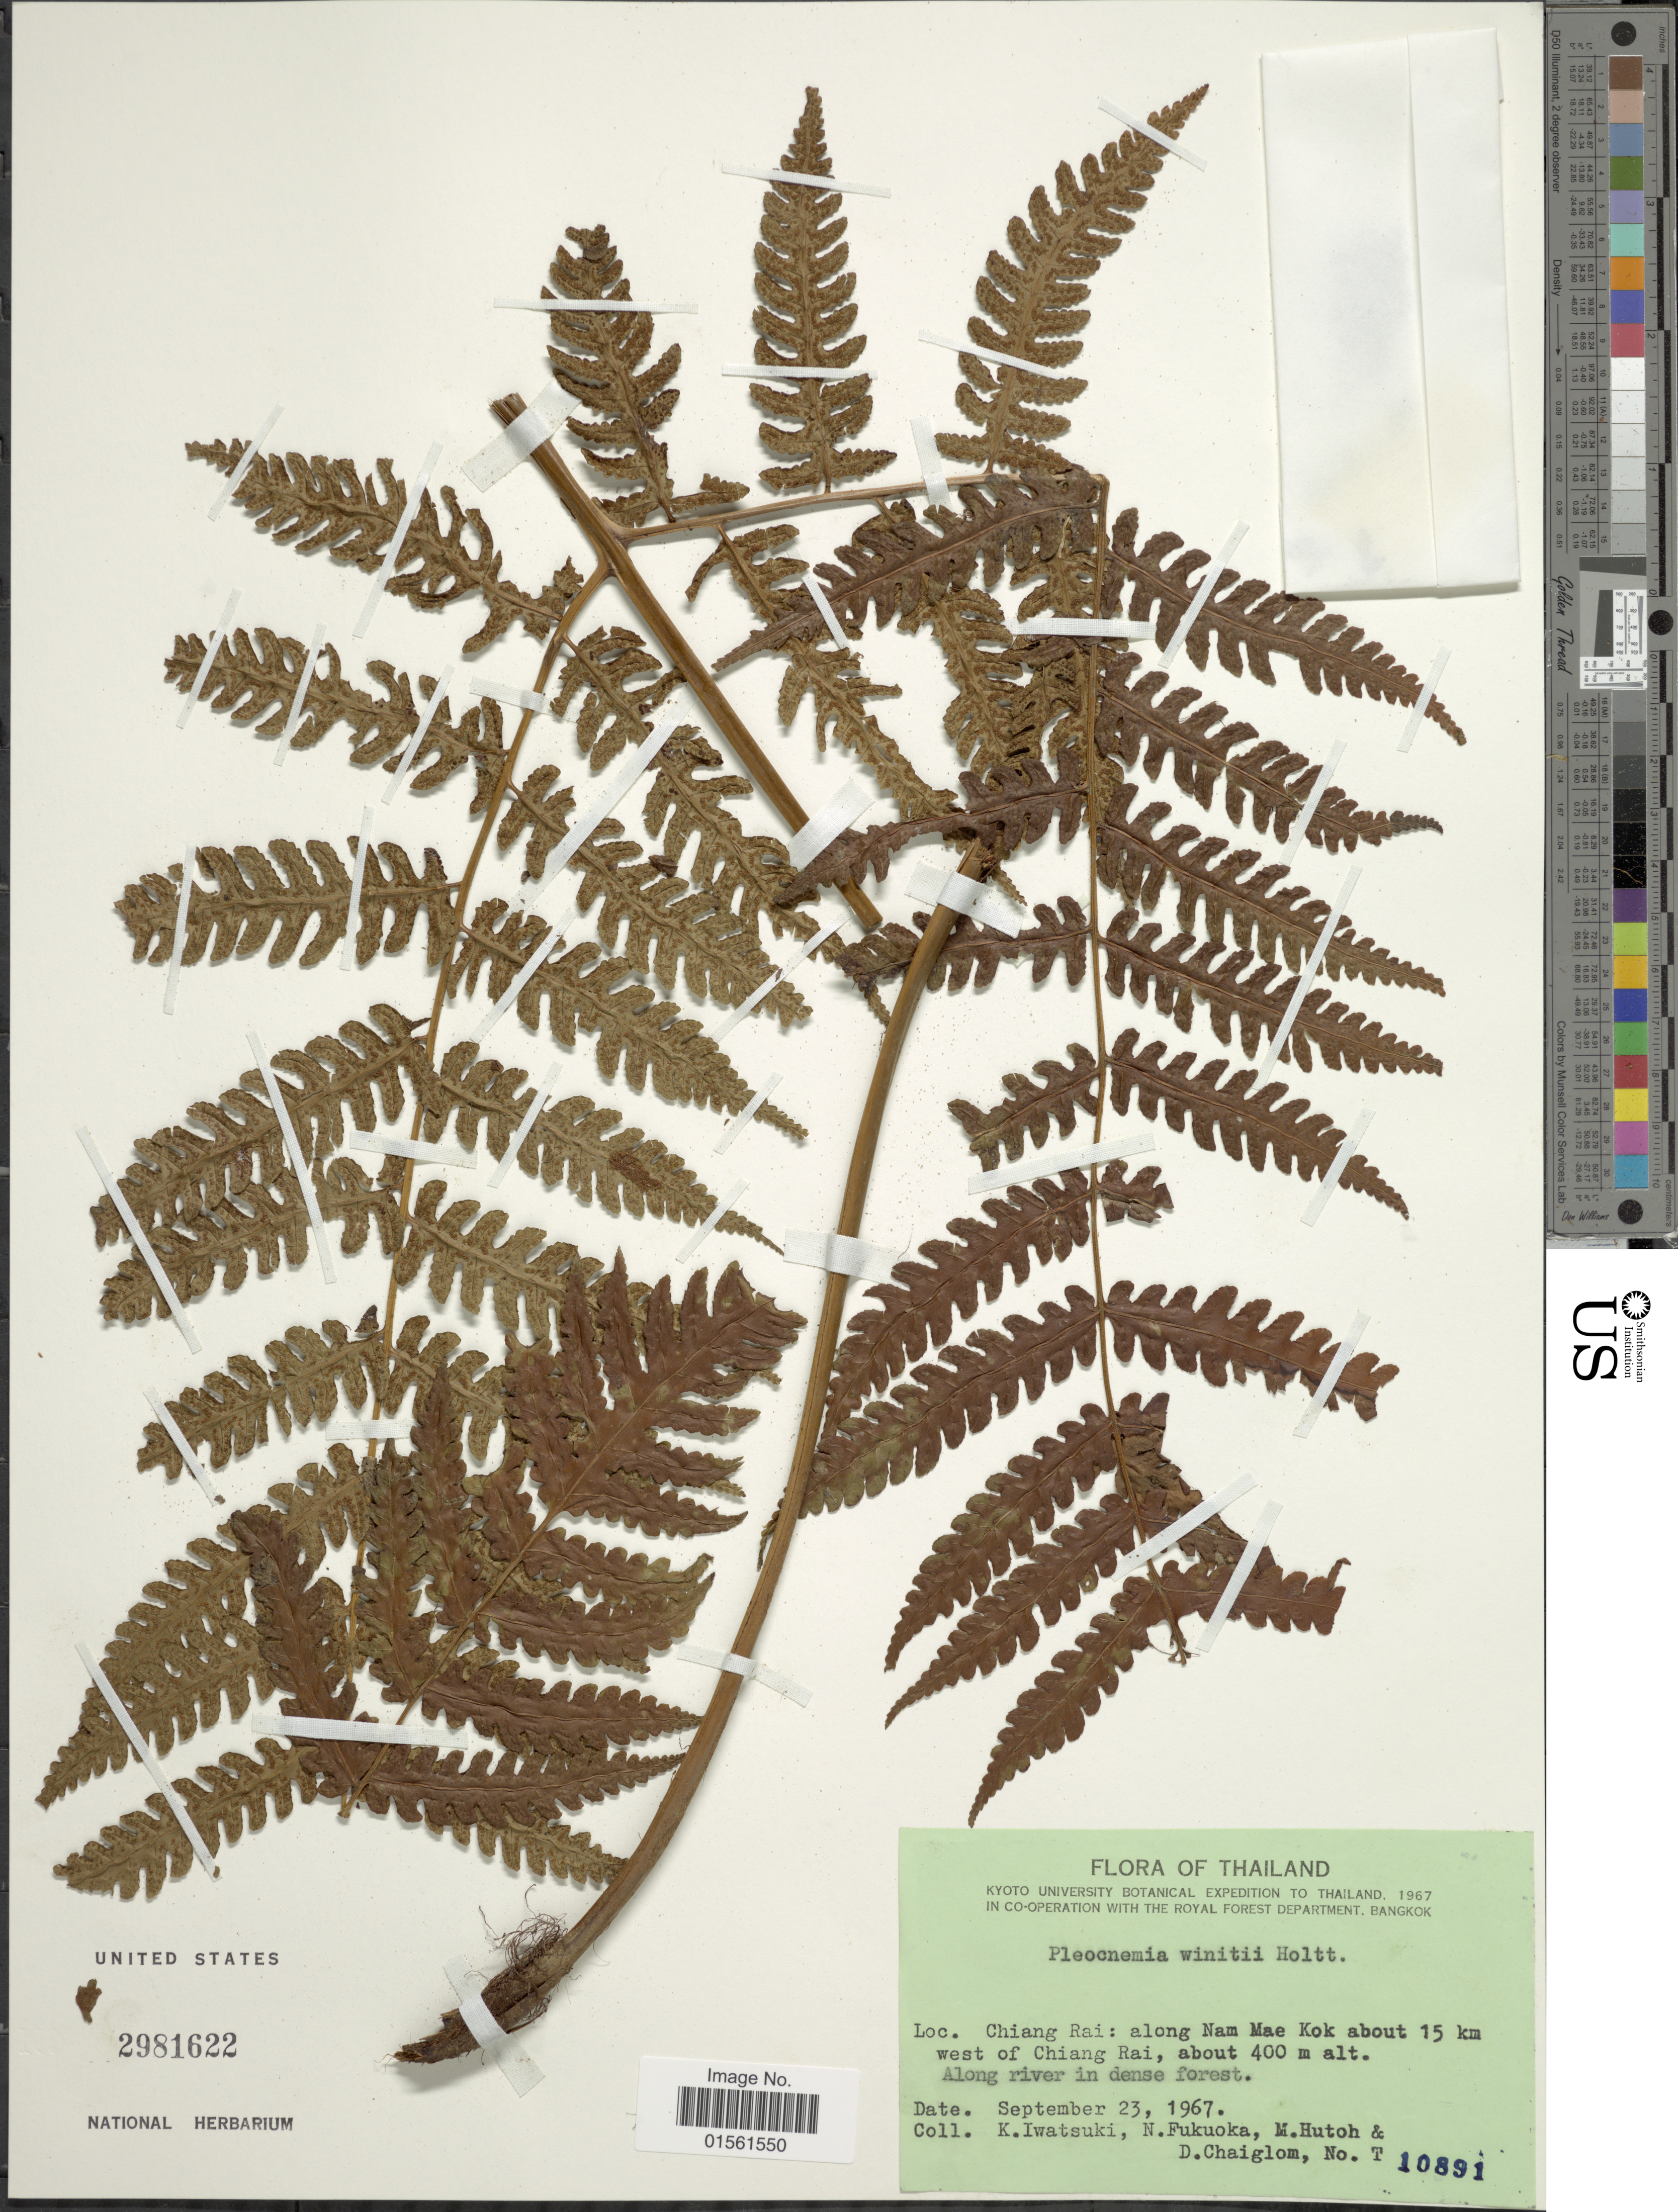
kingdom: Plantae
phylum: Tracheophyta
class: Polypodiopsida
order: Polypodiales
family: Dryopteridaceae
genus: Pleocnemia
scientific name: Pleocnemia winitii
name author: Holttum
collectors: K. Iwatsuki, N. Fukuoka, M. Hutoh & D. Chaiglom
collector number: T10891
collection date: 1967-09-23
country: Thailand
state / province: Chiang Rai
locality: Thailand, Chinag Rai: along Nam Mae Kok about 15 km west of Chiang Rai.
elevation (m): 400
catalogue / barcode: US 2981622